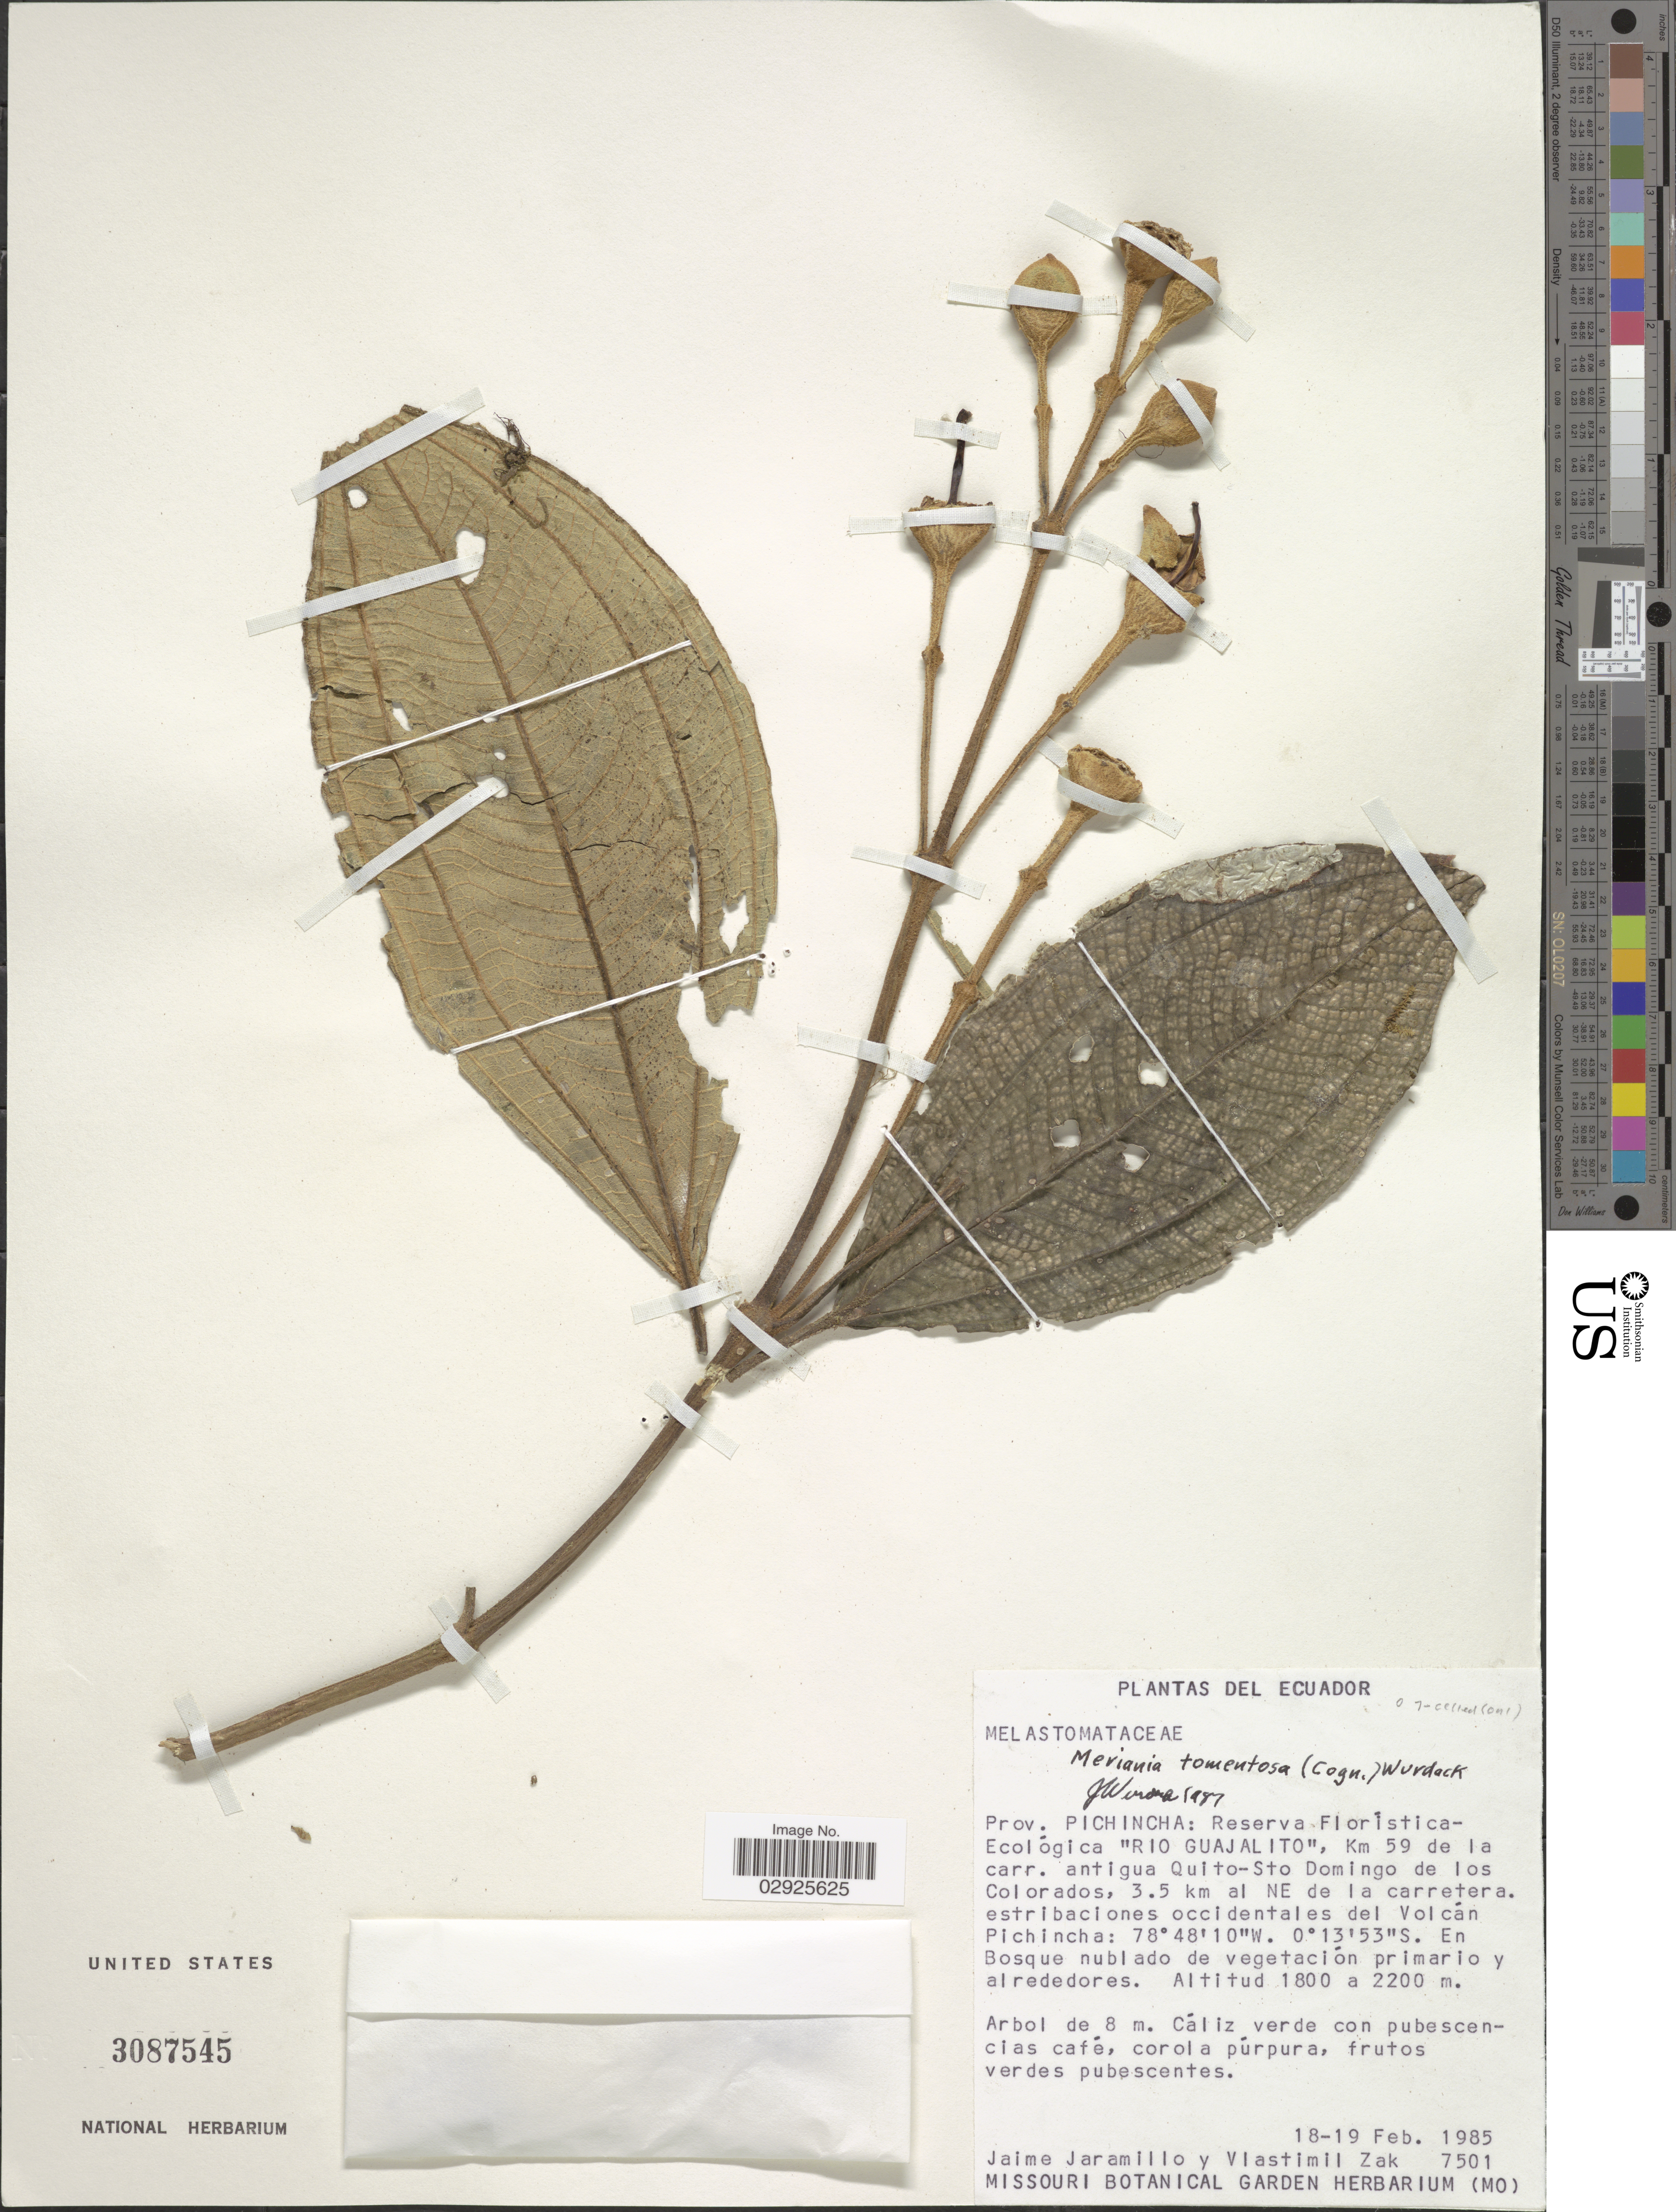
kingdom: Plantae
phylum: Tracheophyta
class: Magnoliopsida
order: Myrtales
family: Melastomataceae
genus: Meriania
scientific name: Meriania tomentosa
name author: (Cogn.) Wurdack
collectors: J. Jaramillo & V. Zak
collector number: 7501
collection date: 1985-02-18/1985-02-19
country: Ecuador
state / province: Pichincha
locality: Reserva Floristica-Ecológica "Rio Guajalito", Km 59 de la carr. antigua Quito-Sto Domingo de los Colorados, 3.5 km al NE de la carretera.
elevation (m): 1800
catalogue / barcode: US 3087545